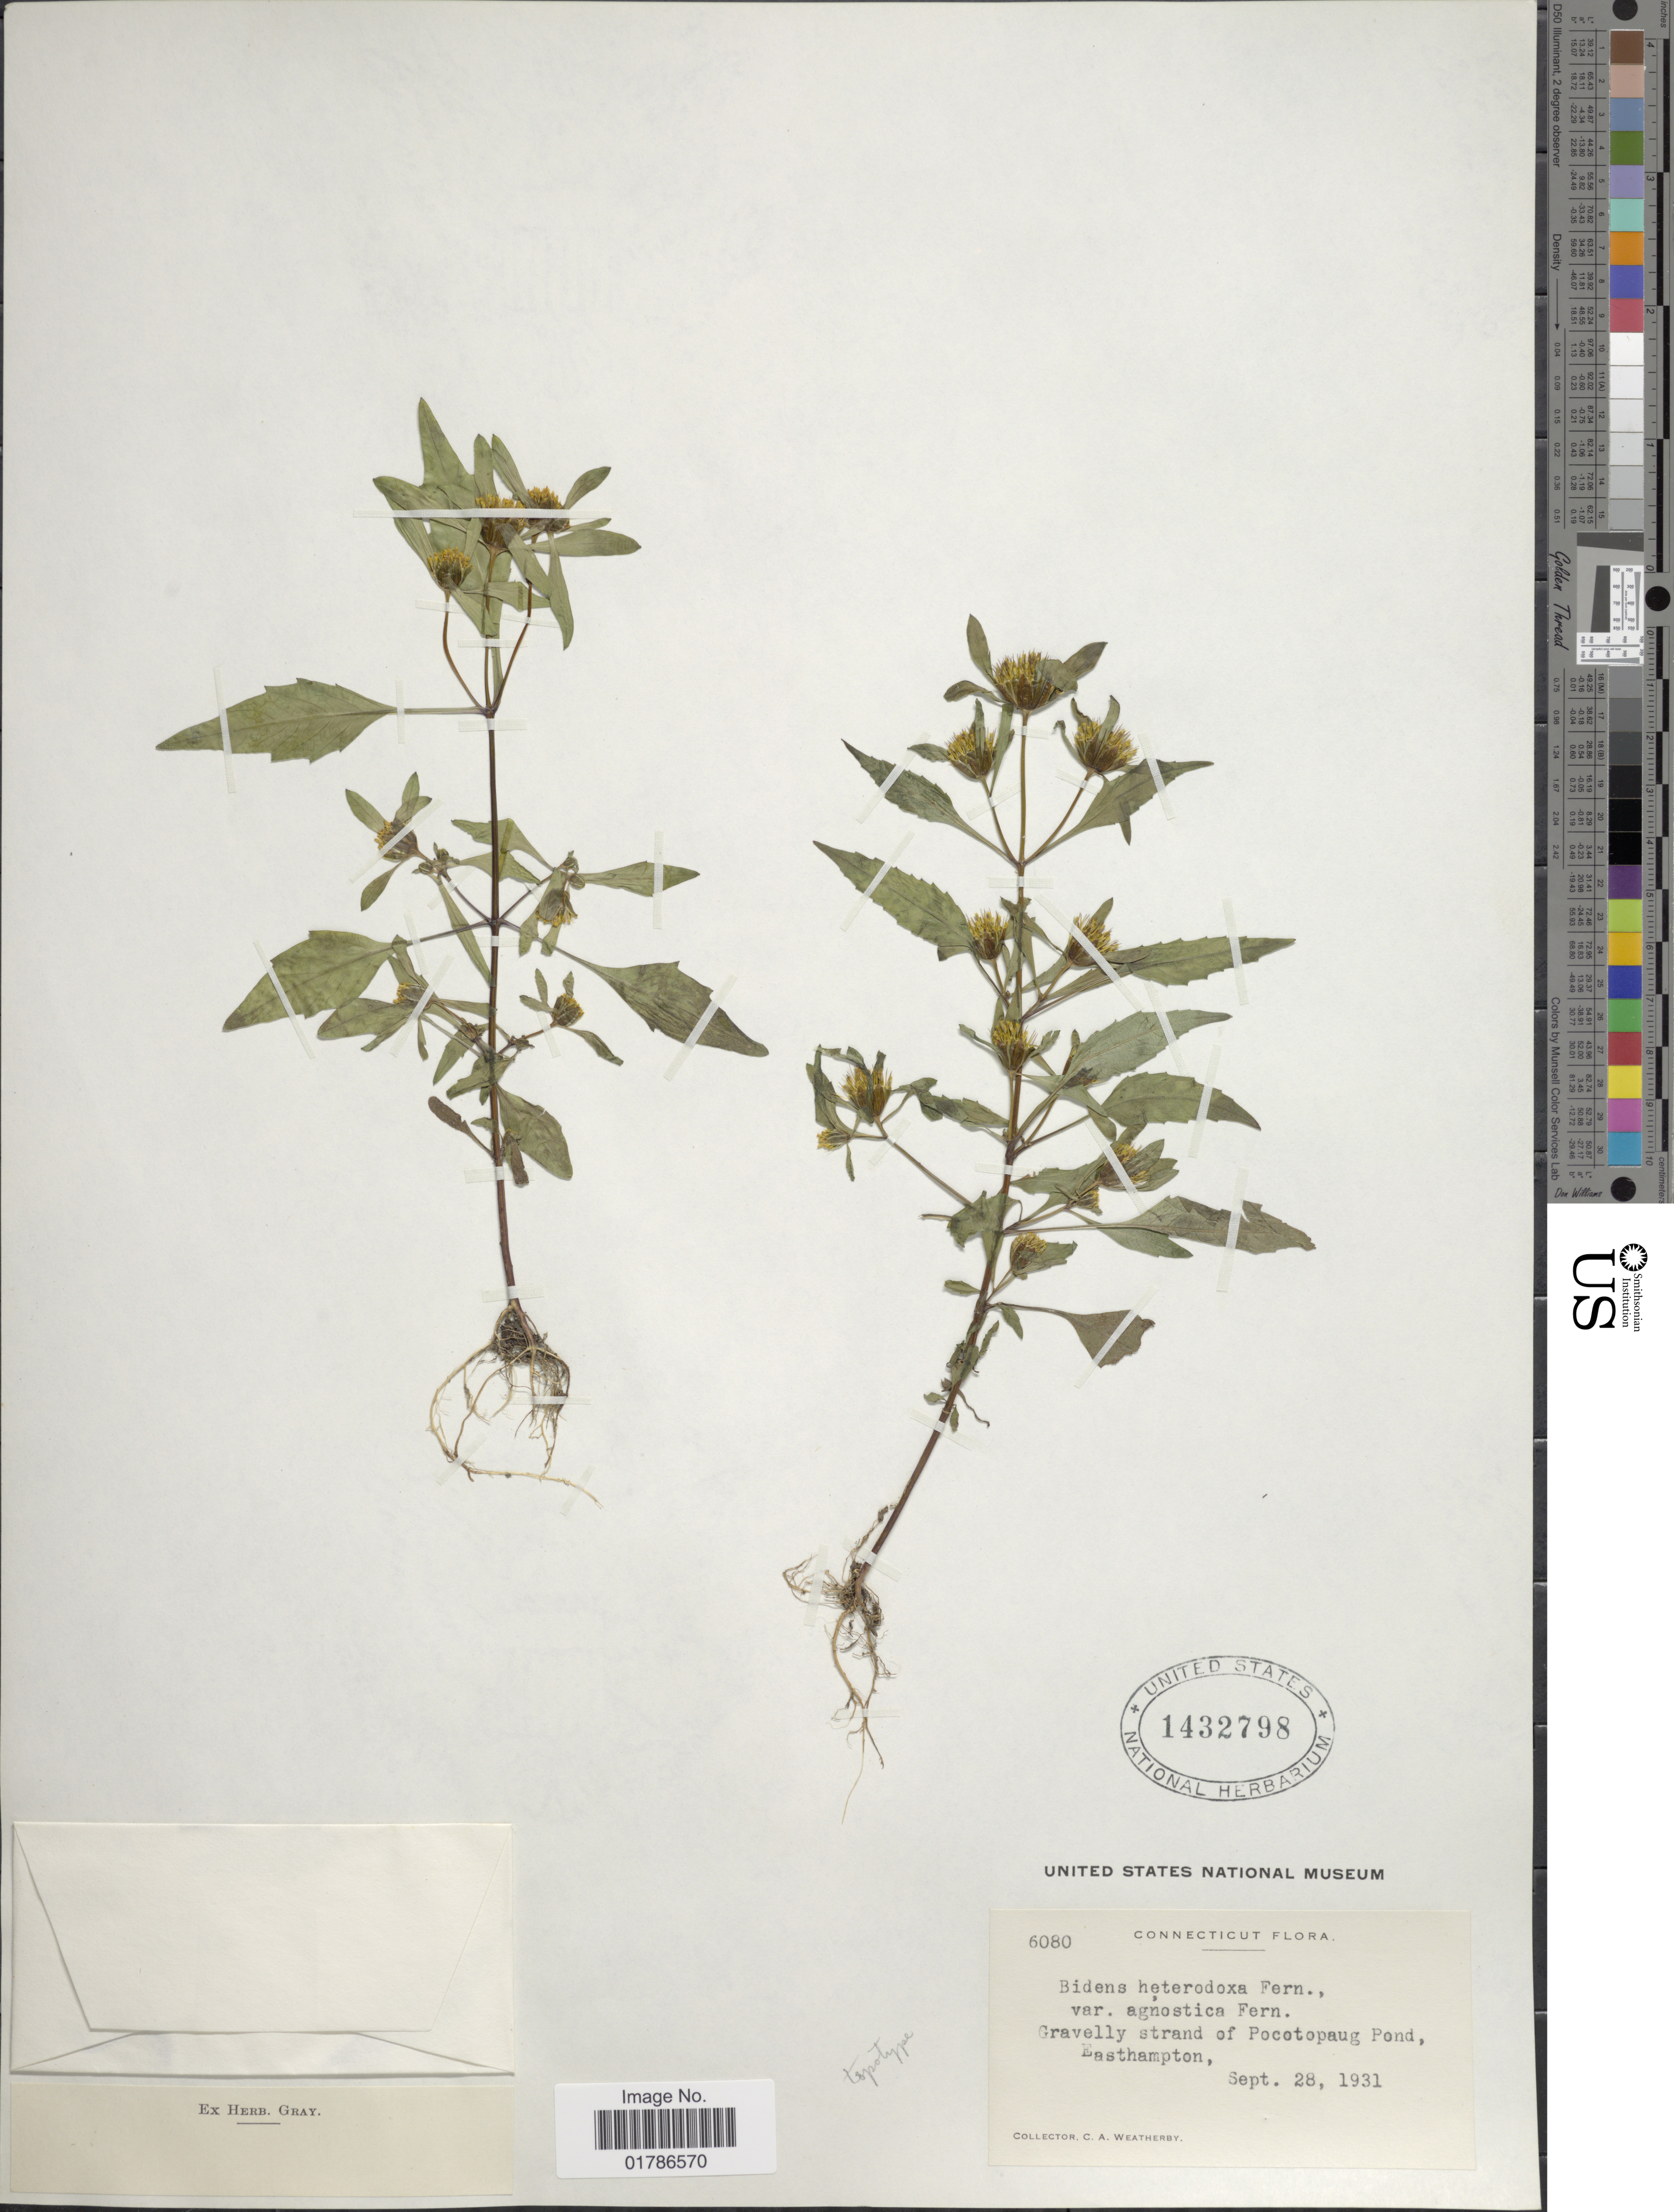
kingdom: Plantae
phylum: Tracheophyta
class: Magnoliopsida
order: Asterales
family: Asteraceae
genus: Bidens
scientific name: Bidens heterodoxa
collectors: C. A. Weatherby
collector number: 6080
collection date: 1931-09-28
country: United States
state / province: Connecticut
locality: Gravelly strand of Pocotopaug Pond, Easthampton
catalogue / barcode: US 1432798